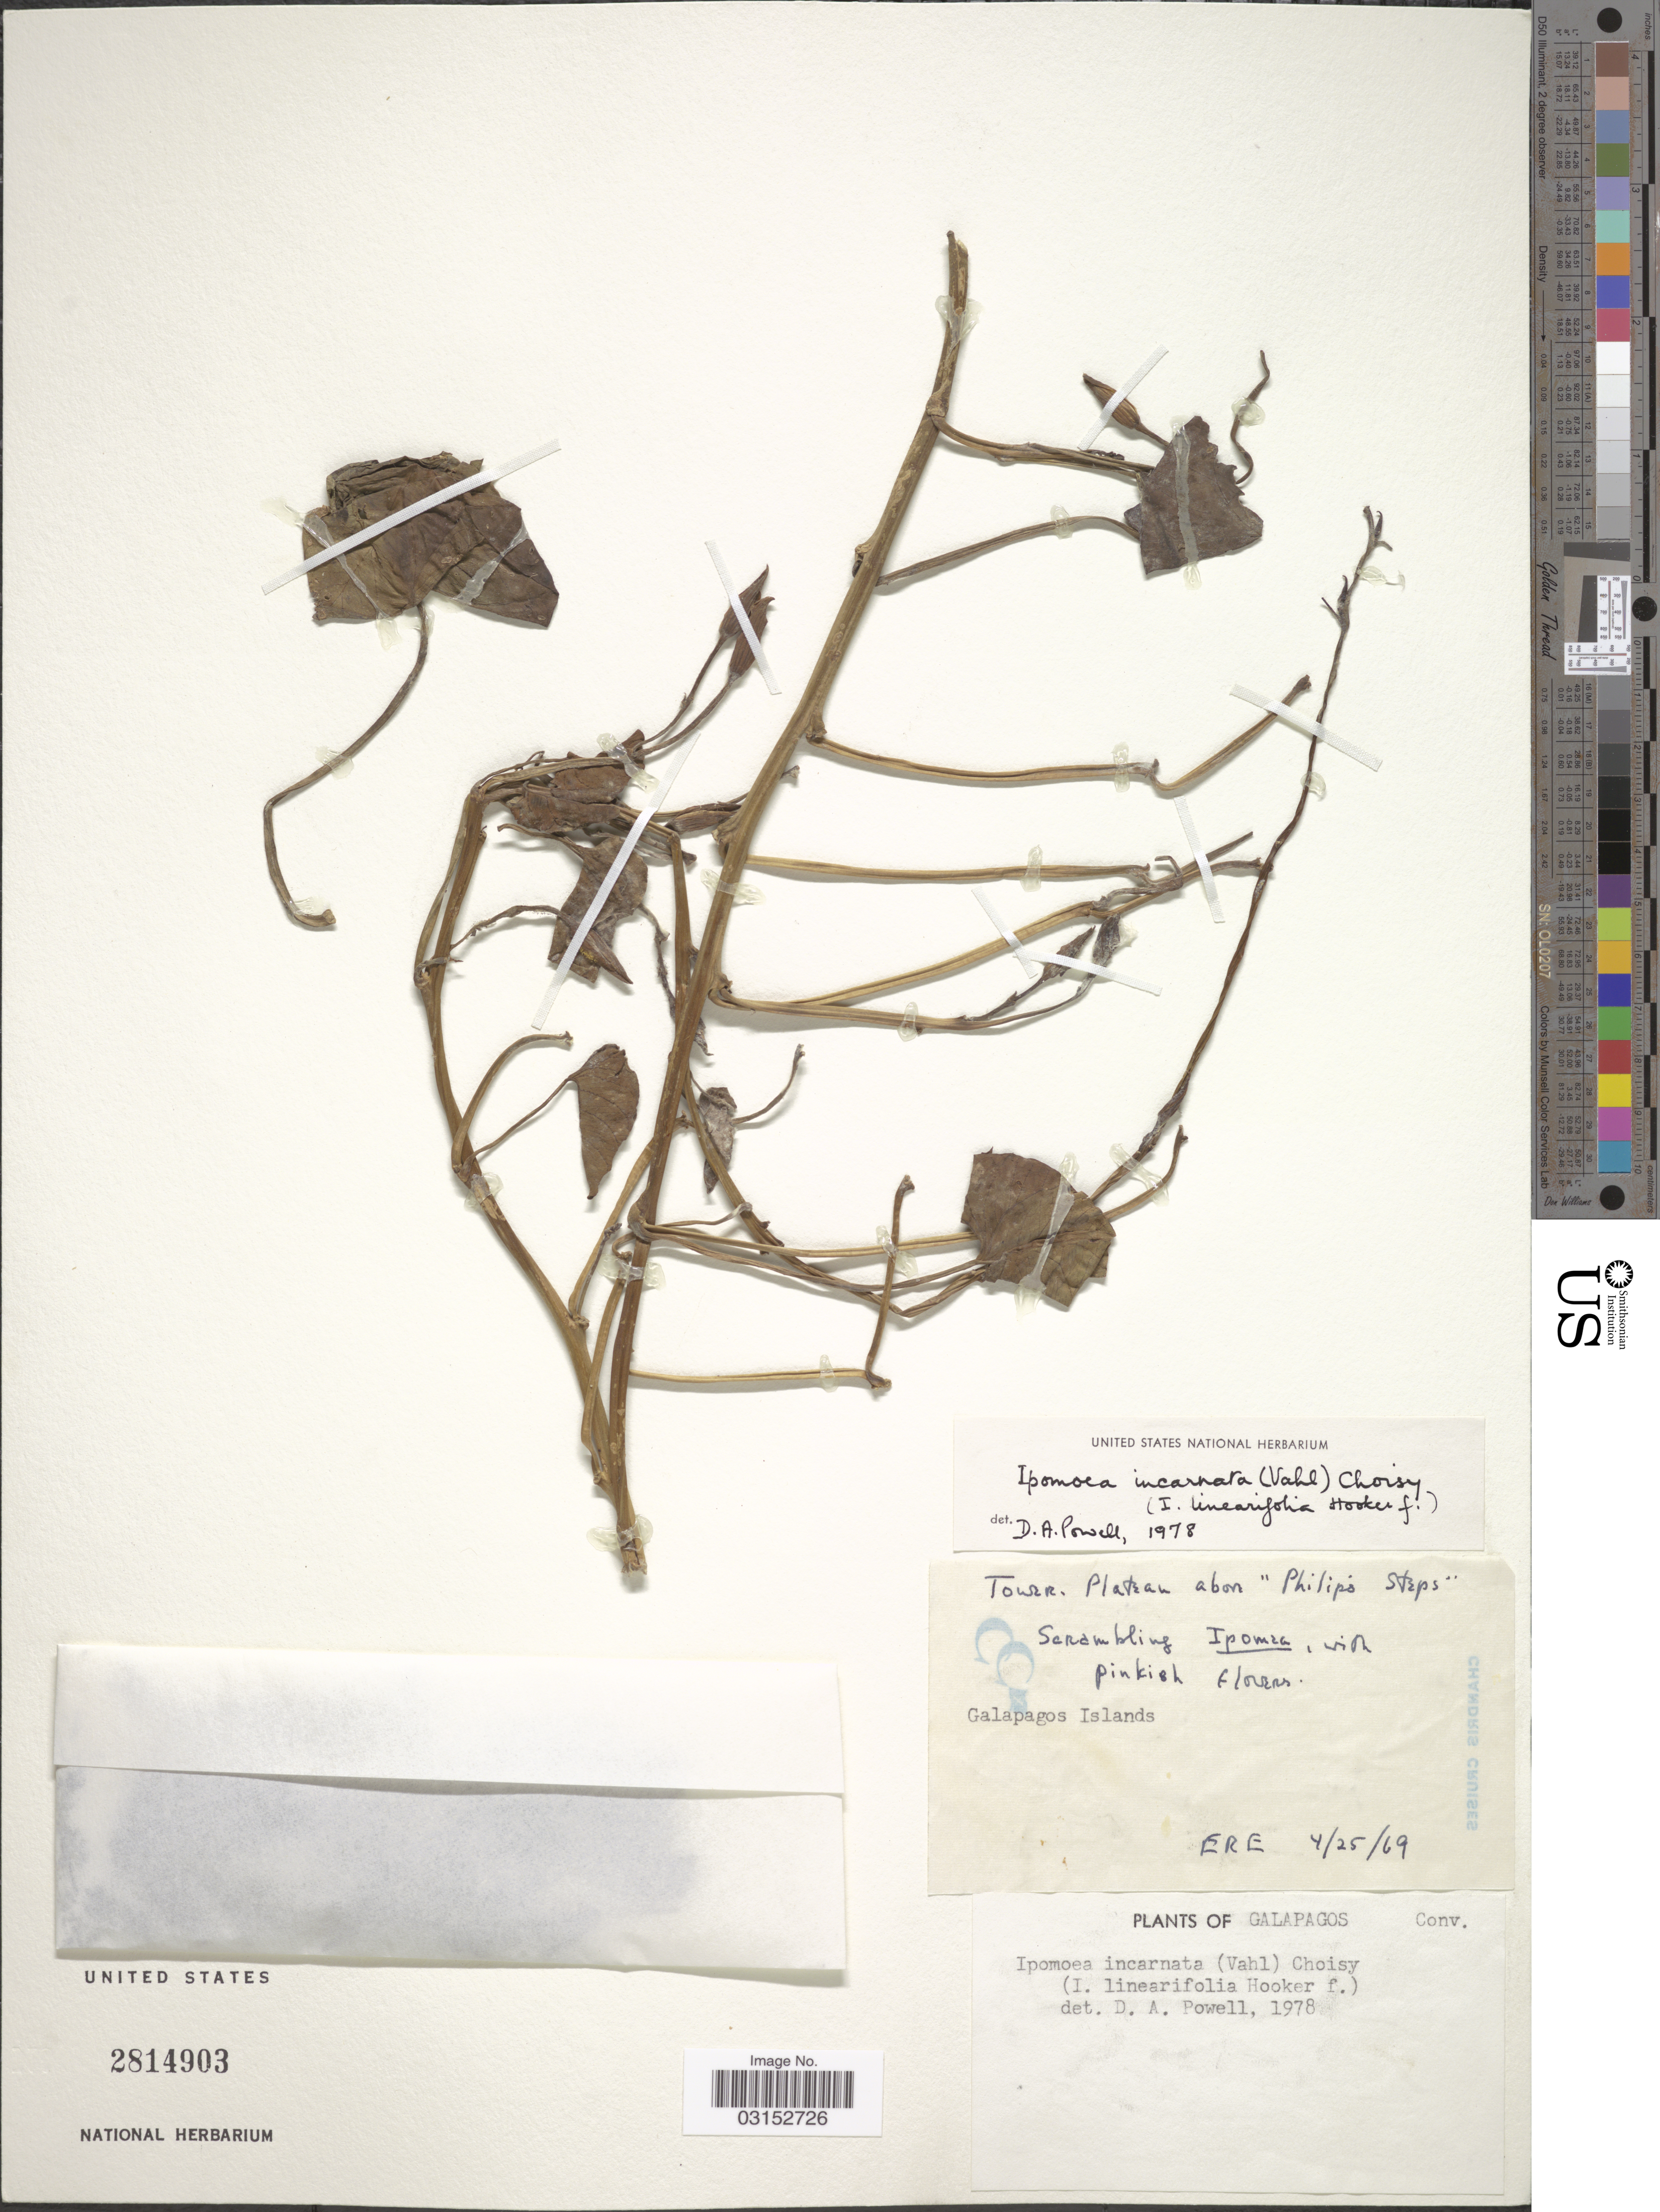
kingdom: Plantae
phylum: Tracheophyta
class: Magnoliopsida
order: Solanales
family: Convolvulaceae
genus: Ipomoea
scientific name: Ipomoea incarnata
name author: (Vahl) Choisy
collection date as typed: Transcribed d/m/y: 25/4/69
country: Ecuador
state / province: Colón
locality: Tower. Plateau above "Philips Steps". Galapagos Islands.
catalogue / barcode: US 2814903